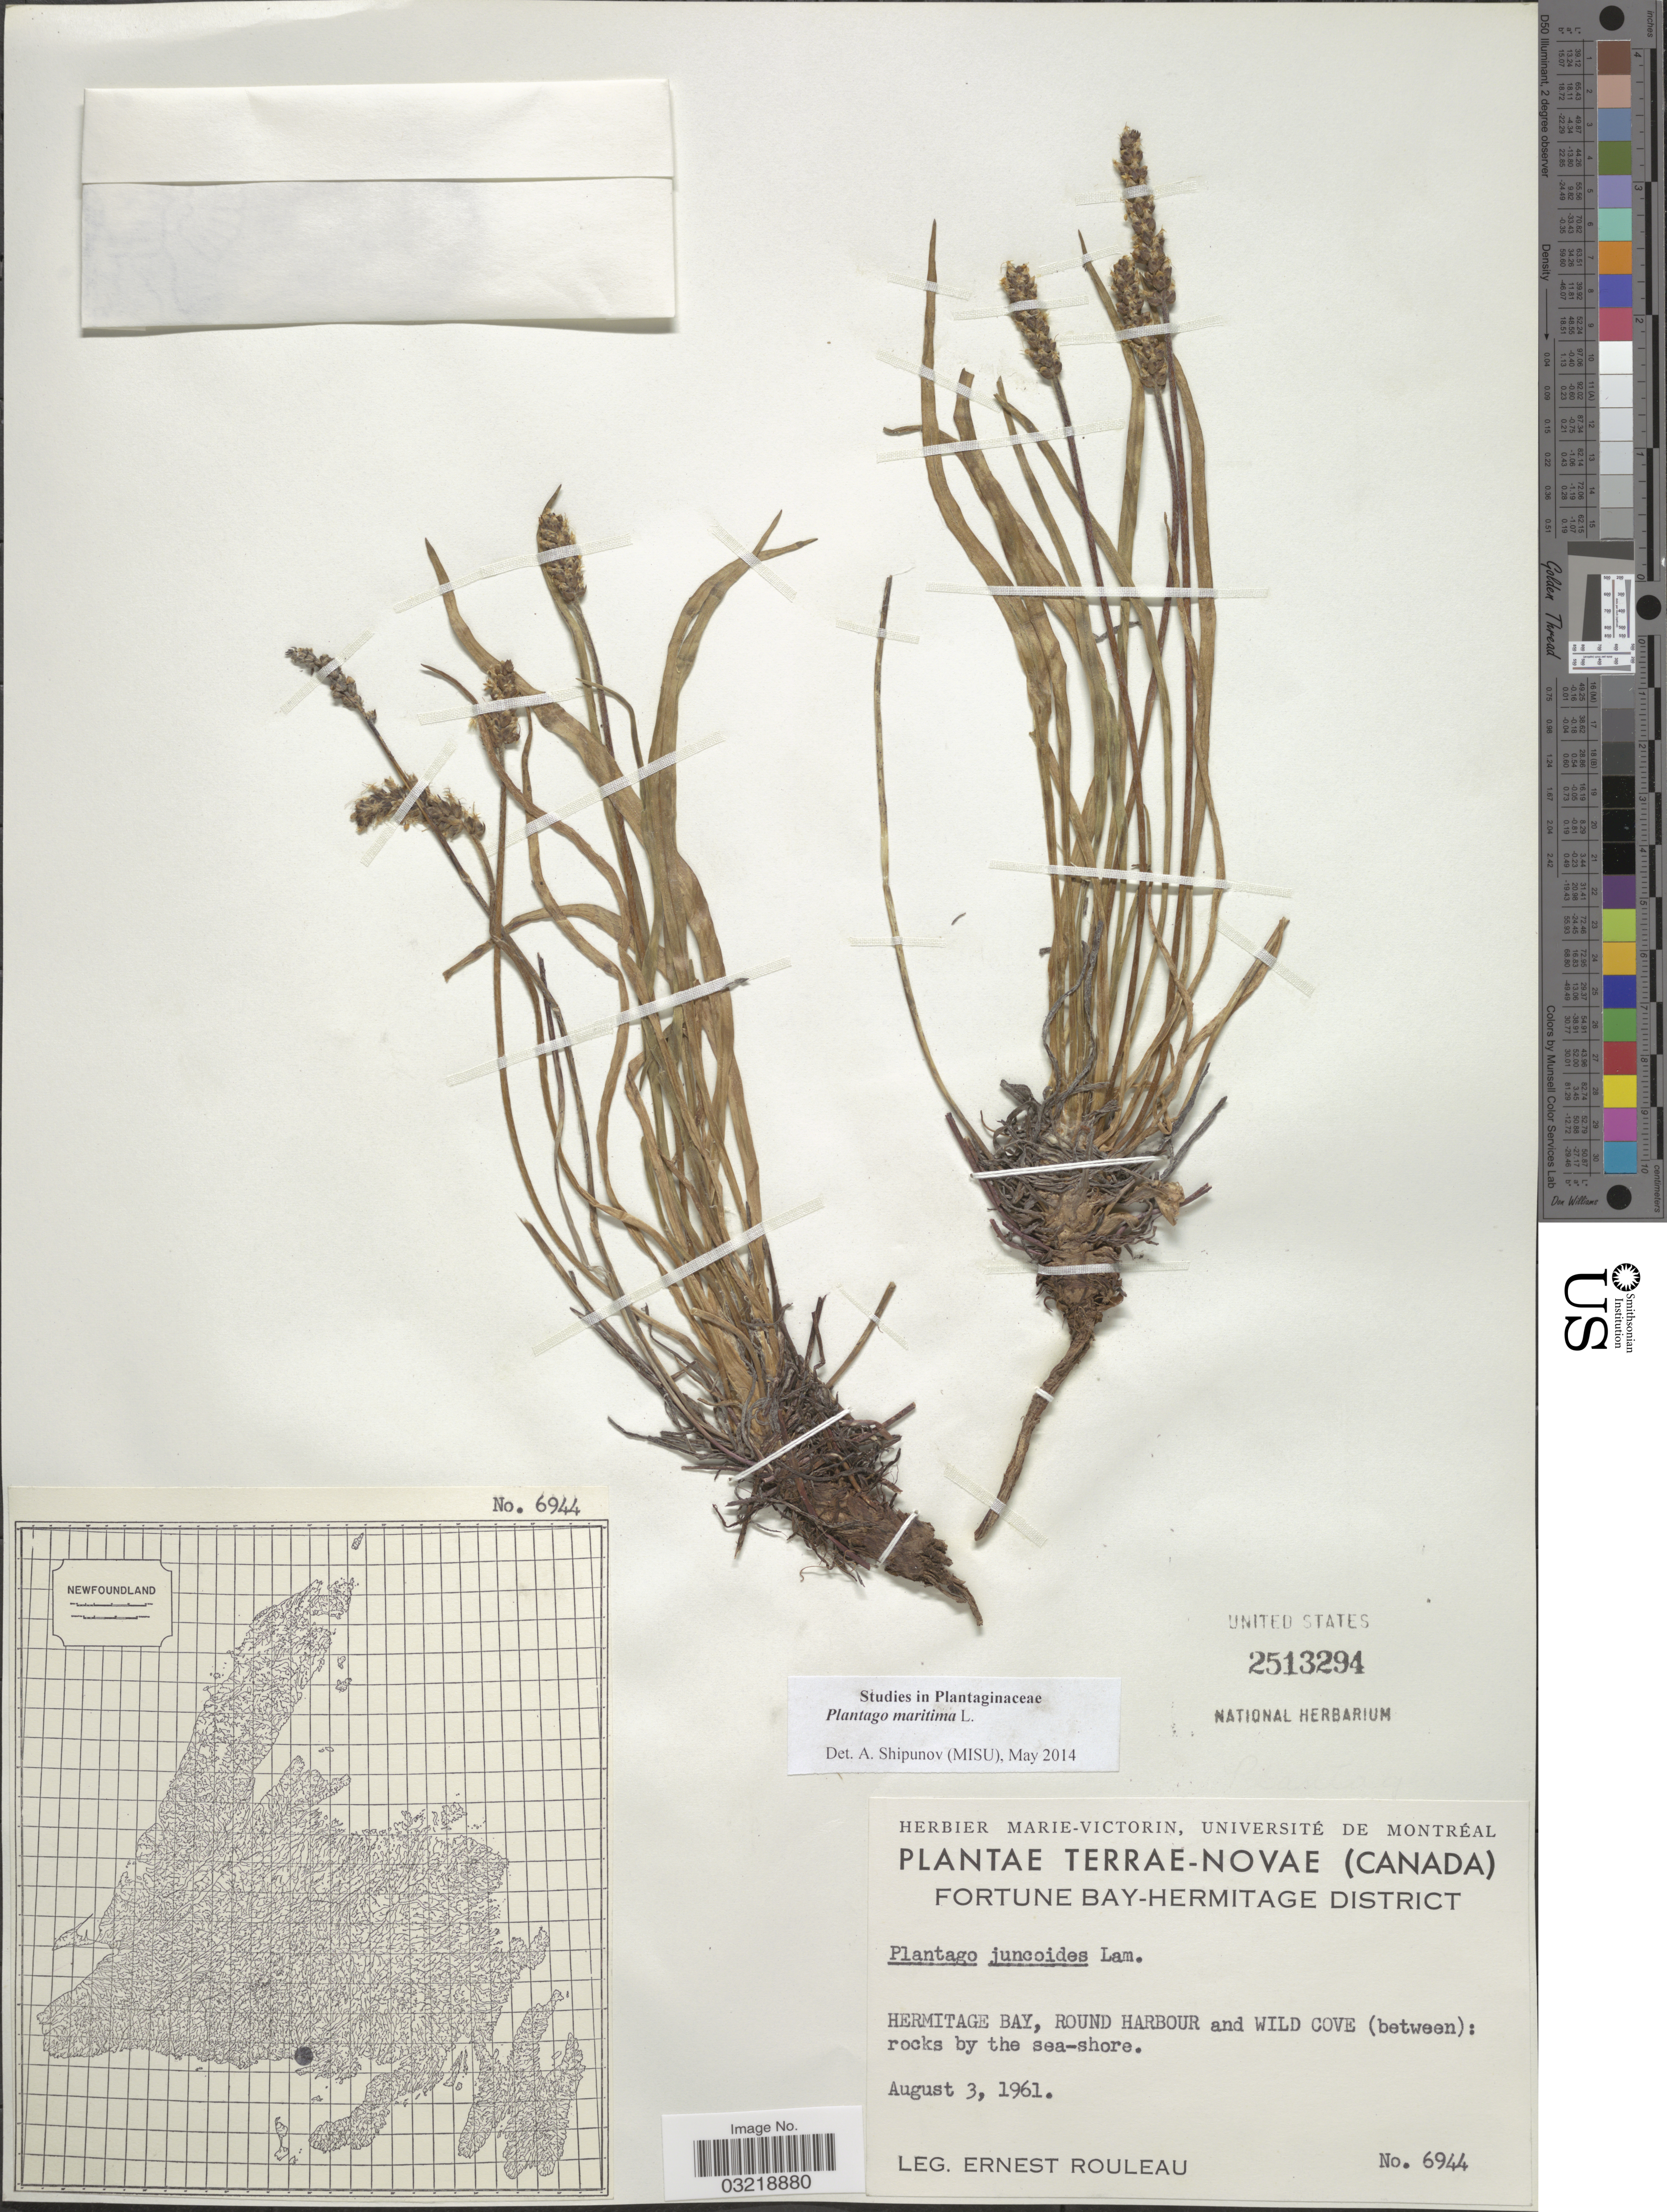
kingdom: Plantae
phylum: Tracheophyta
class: Magnoliopsida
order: Lamiales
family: Plantaginaceae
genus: Plantago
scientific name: Plantago maritima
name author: L.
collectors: J. Rouleau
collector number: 6944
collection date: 1961-08-03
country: Canada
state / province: Newfoundland and Labrador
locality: Terrae-Novae. Fortune Bay-Hermitage District. Hermitage Bay, Round Harbour and Wild Cove (between): rocks by the sea-shore.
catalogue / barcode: US 2513294